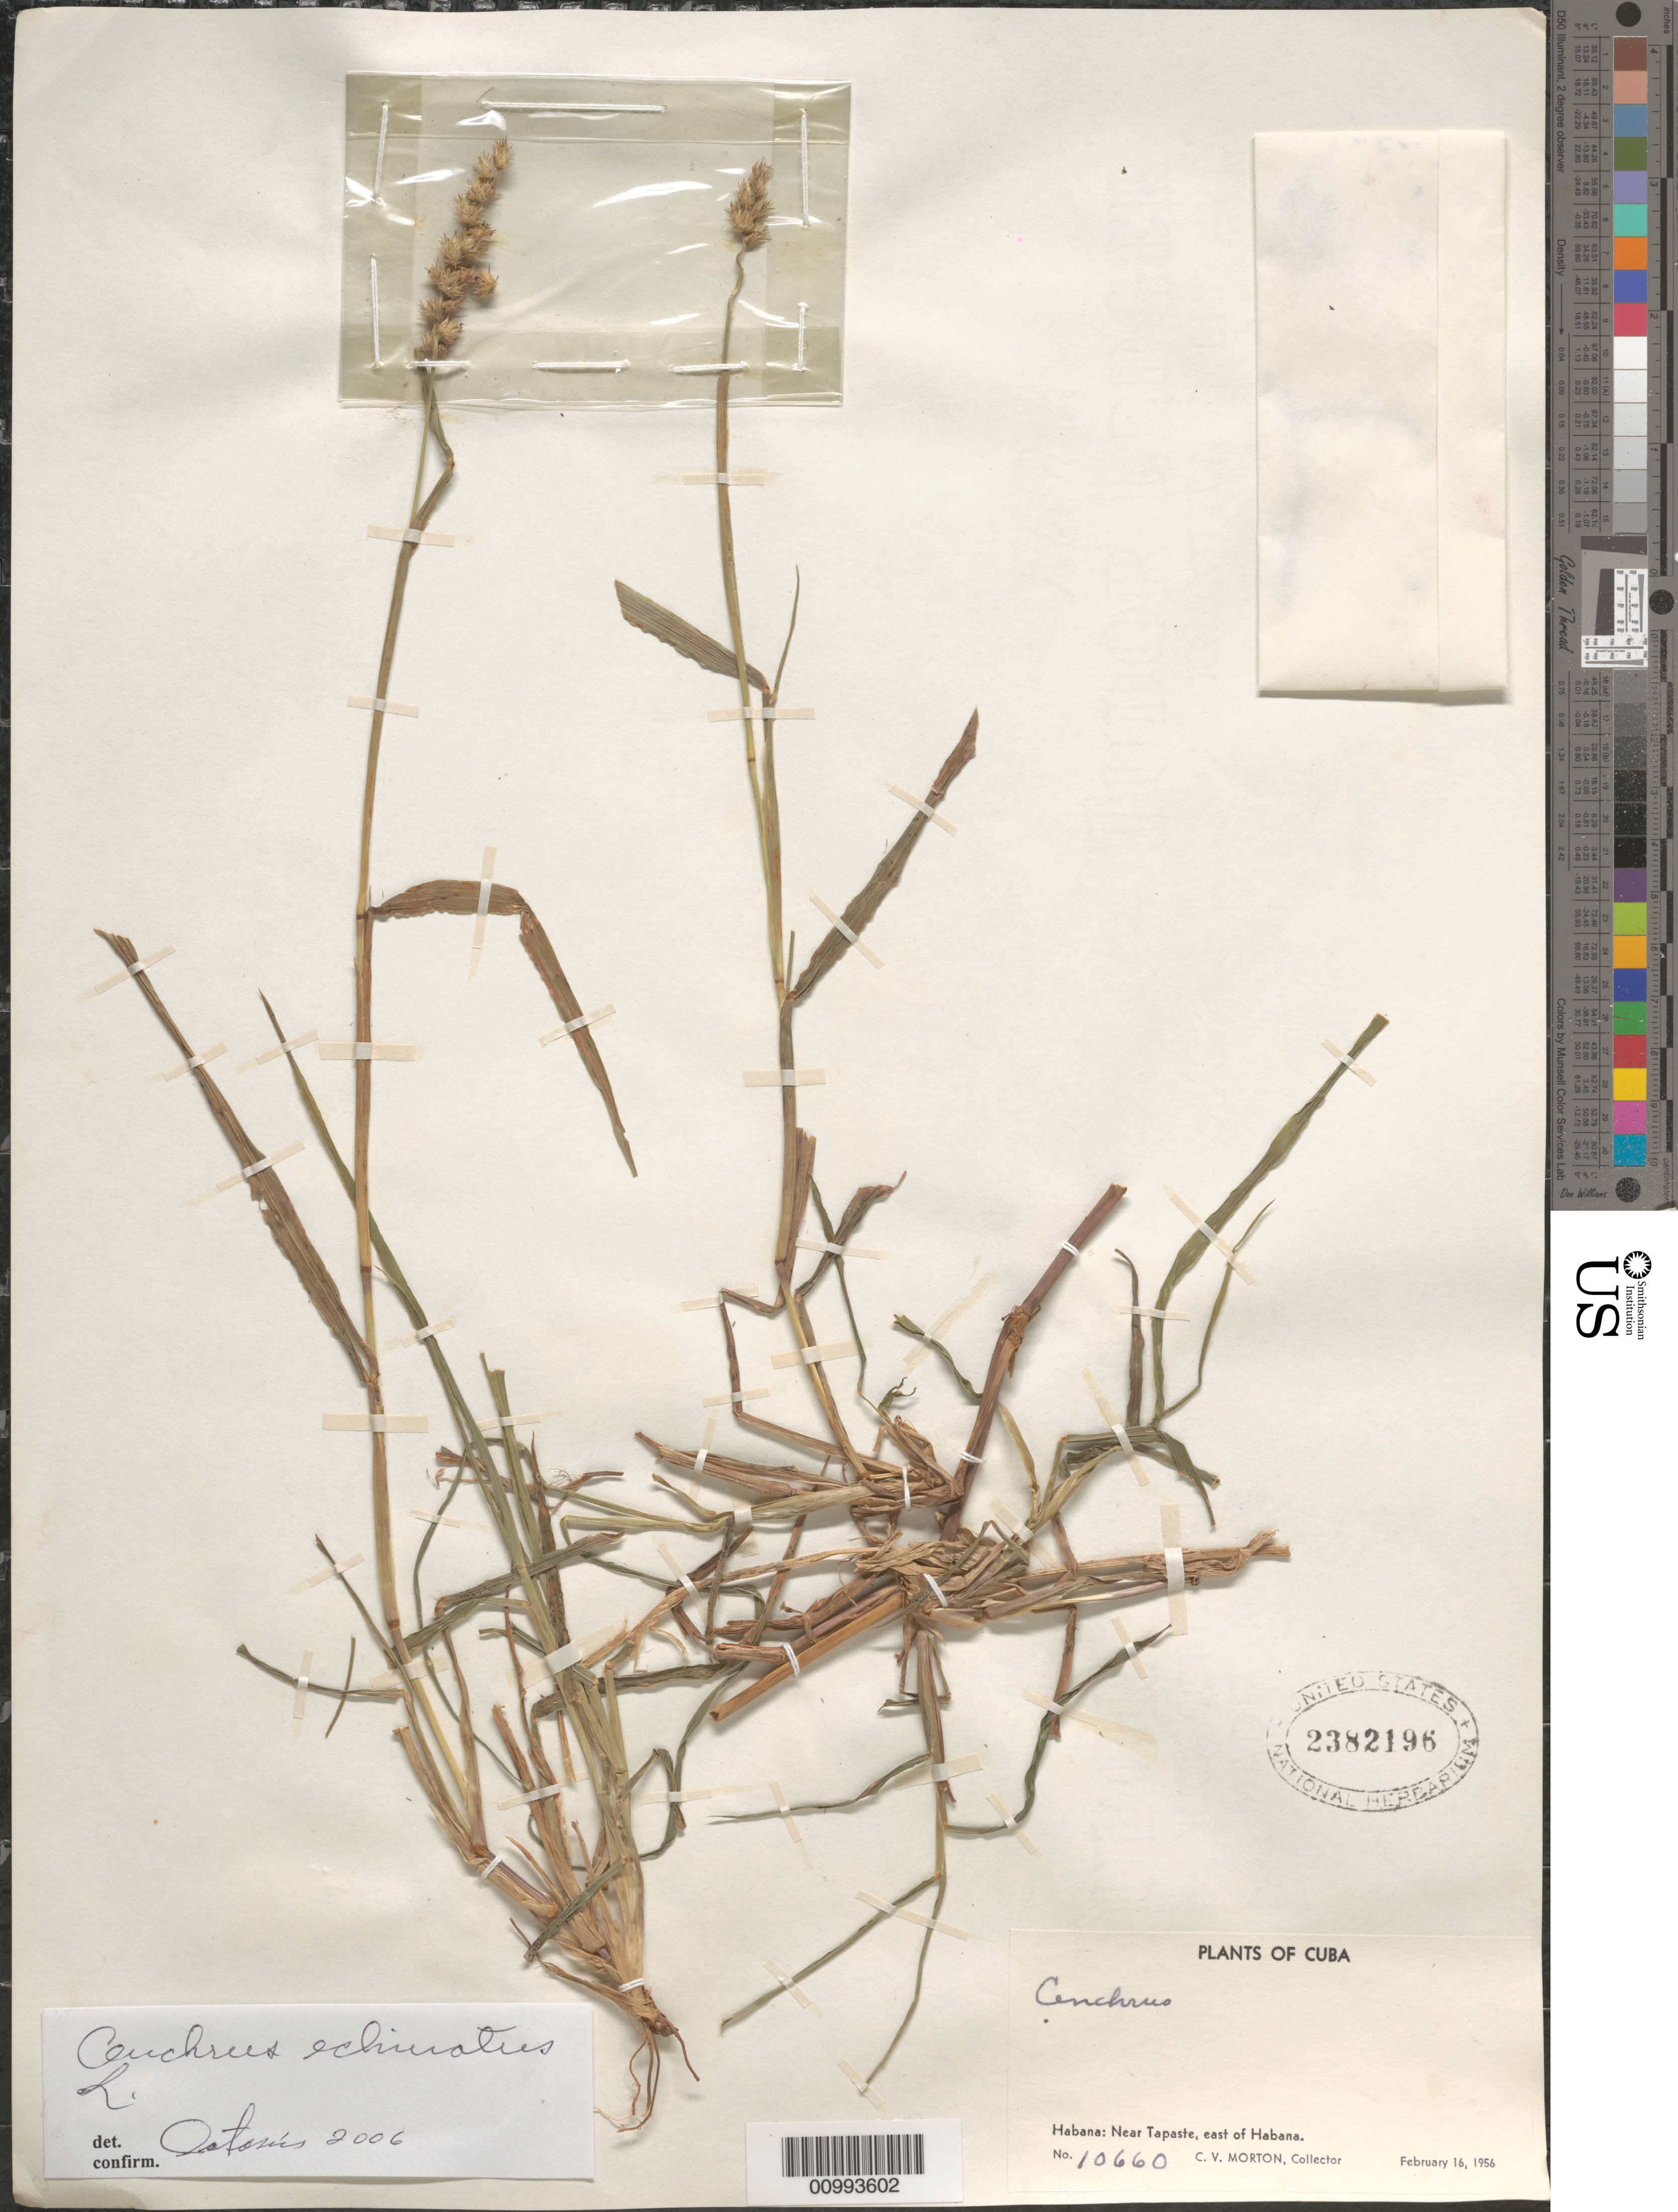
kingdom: Plantae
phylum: Tracheophyta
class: Liliopsida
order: Poales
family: Poaceae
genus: Cenchrus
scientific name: Cenchrus echinatus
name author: L.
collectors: C. V. Morton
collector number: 10660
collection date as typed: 16 Feb 1956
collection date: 1956-02-16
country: Cuba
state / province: La Habana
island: Cuba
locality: Near Tapaste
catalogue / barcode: US 2382196